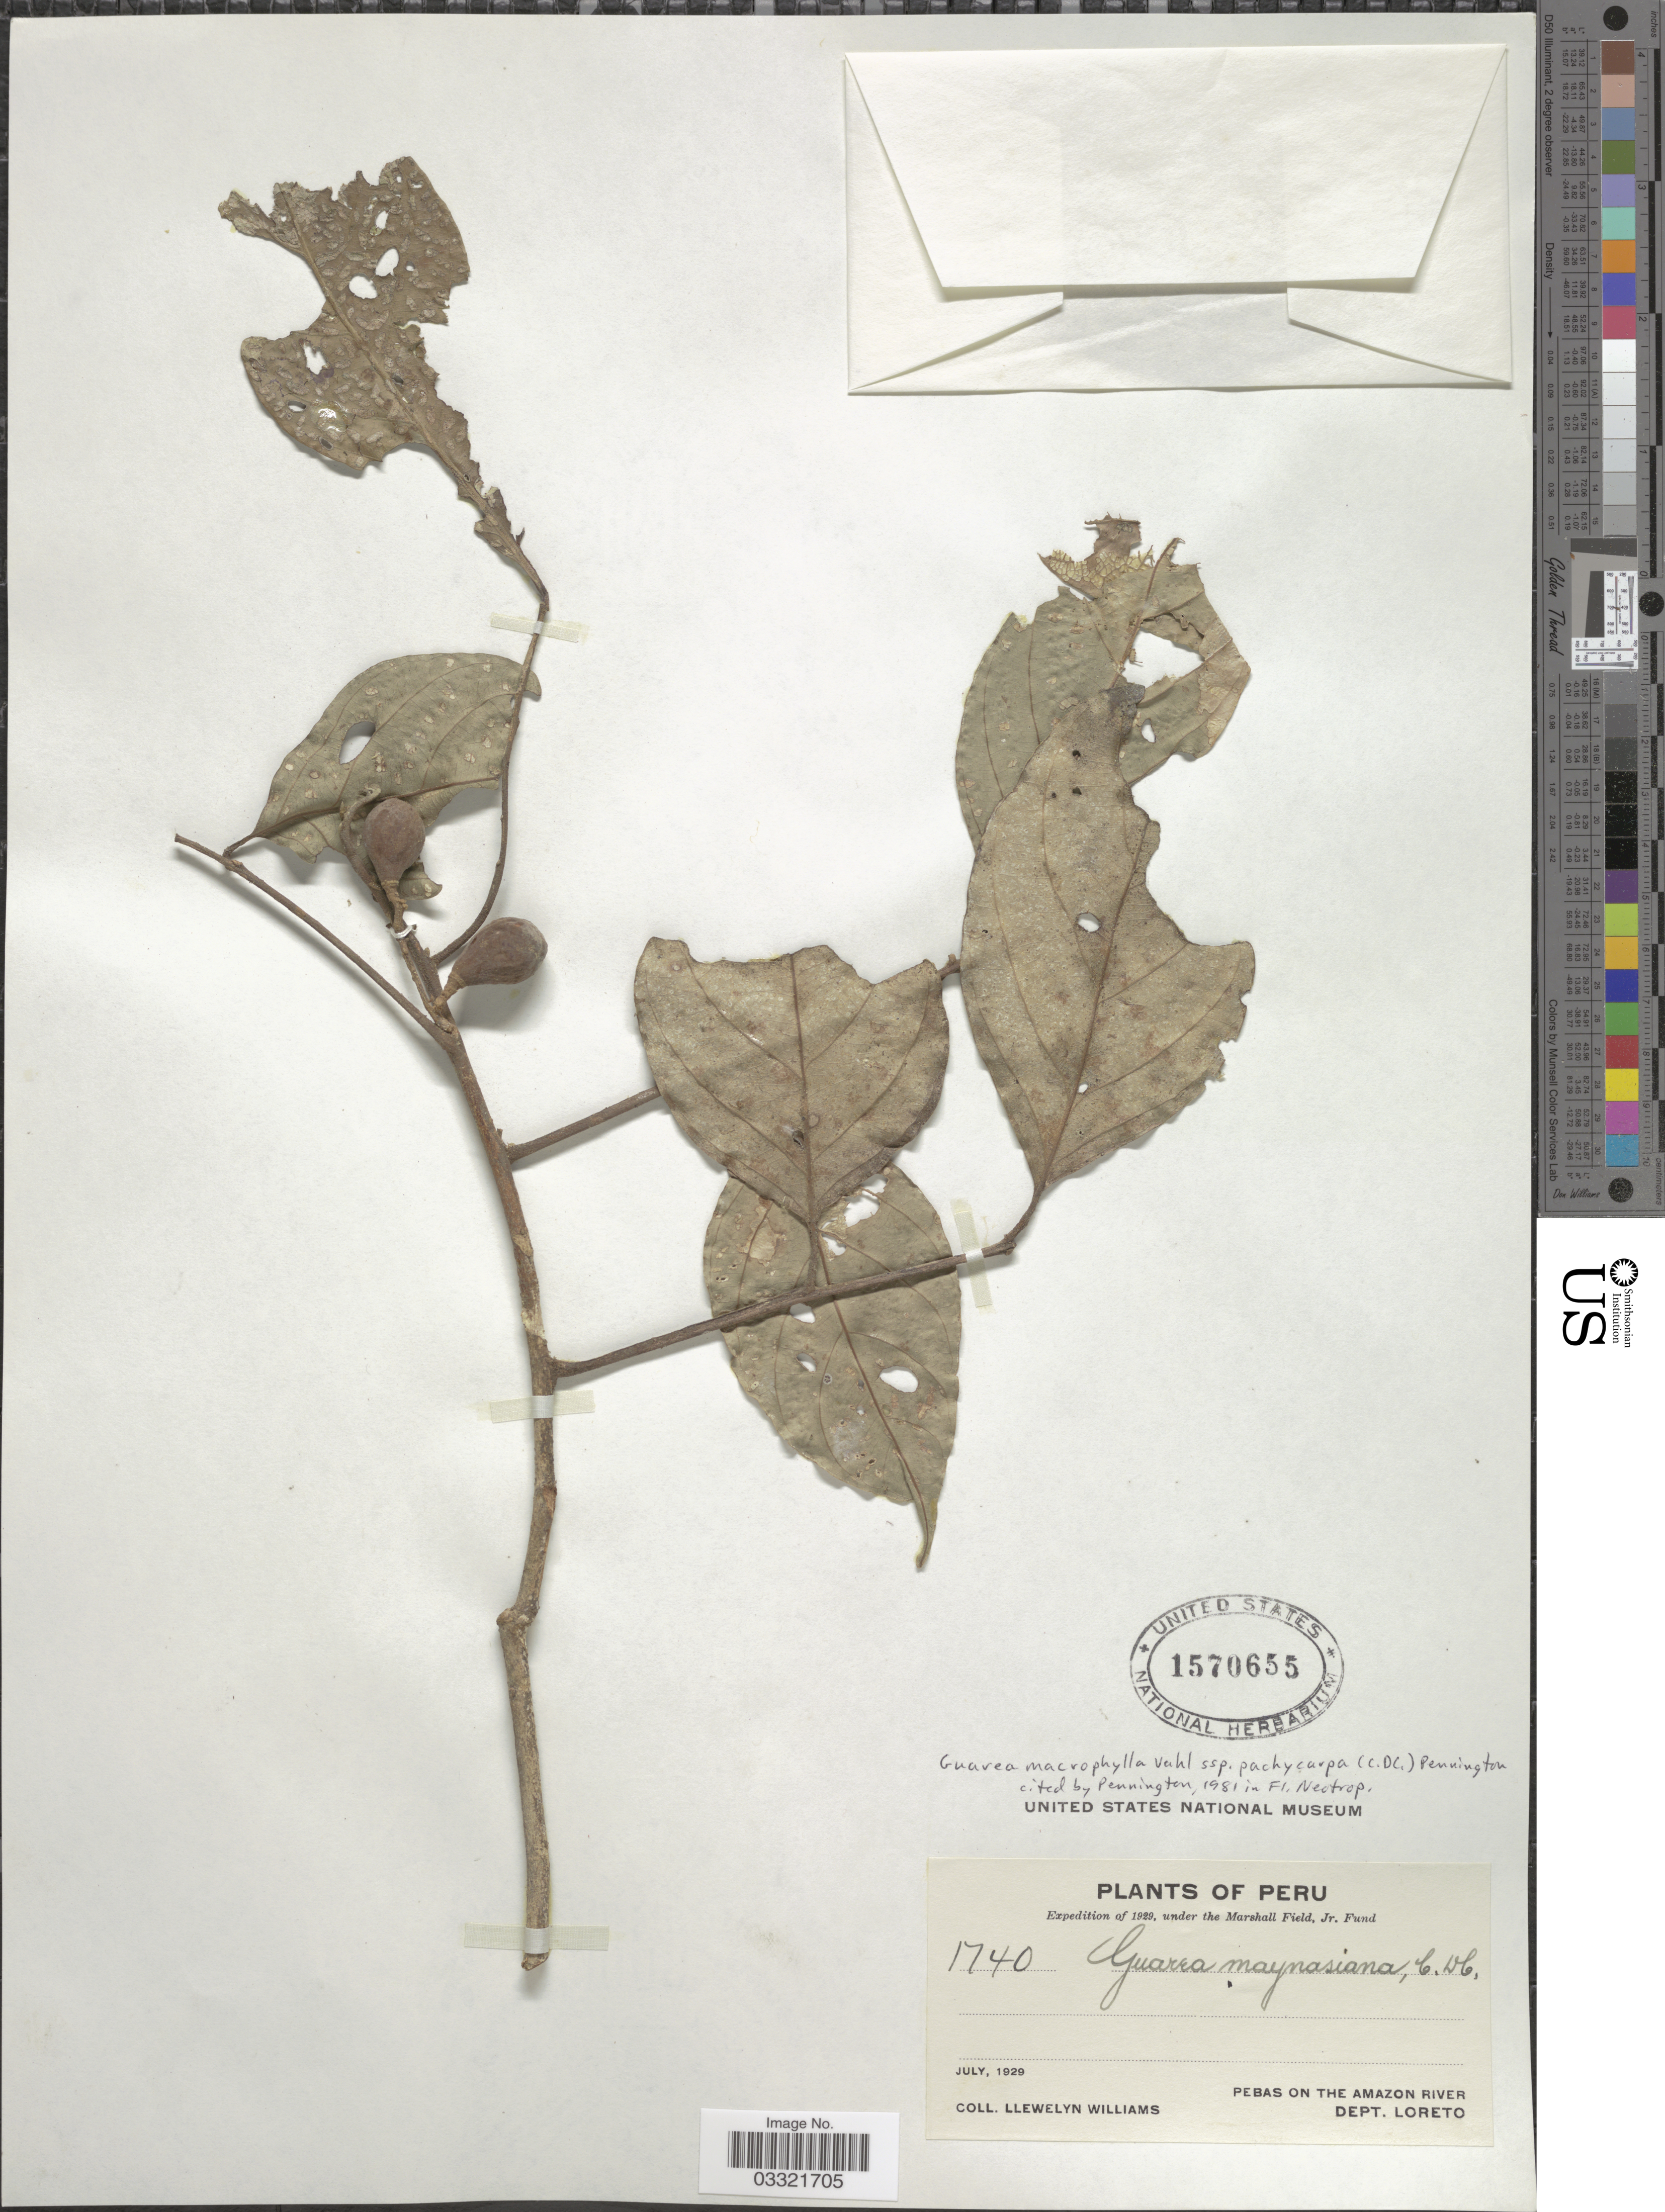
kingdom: Plantae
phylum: Tracheophyta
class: Magnoliopsida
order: Sapindales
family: Meliaceae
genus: Guarea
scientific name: Guarea macrophylla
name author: Vahl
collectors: Ll. Williams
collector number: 1740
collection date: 1929-07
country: Peru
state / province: Loreto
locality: Pebas on the Amazon River. Dept. Loreto.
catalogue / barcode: US 1570655